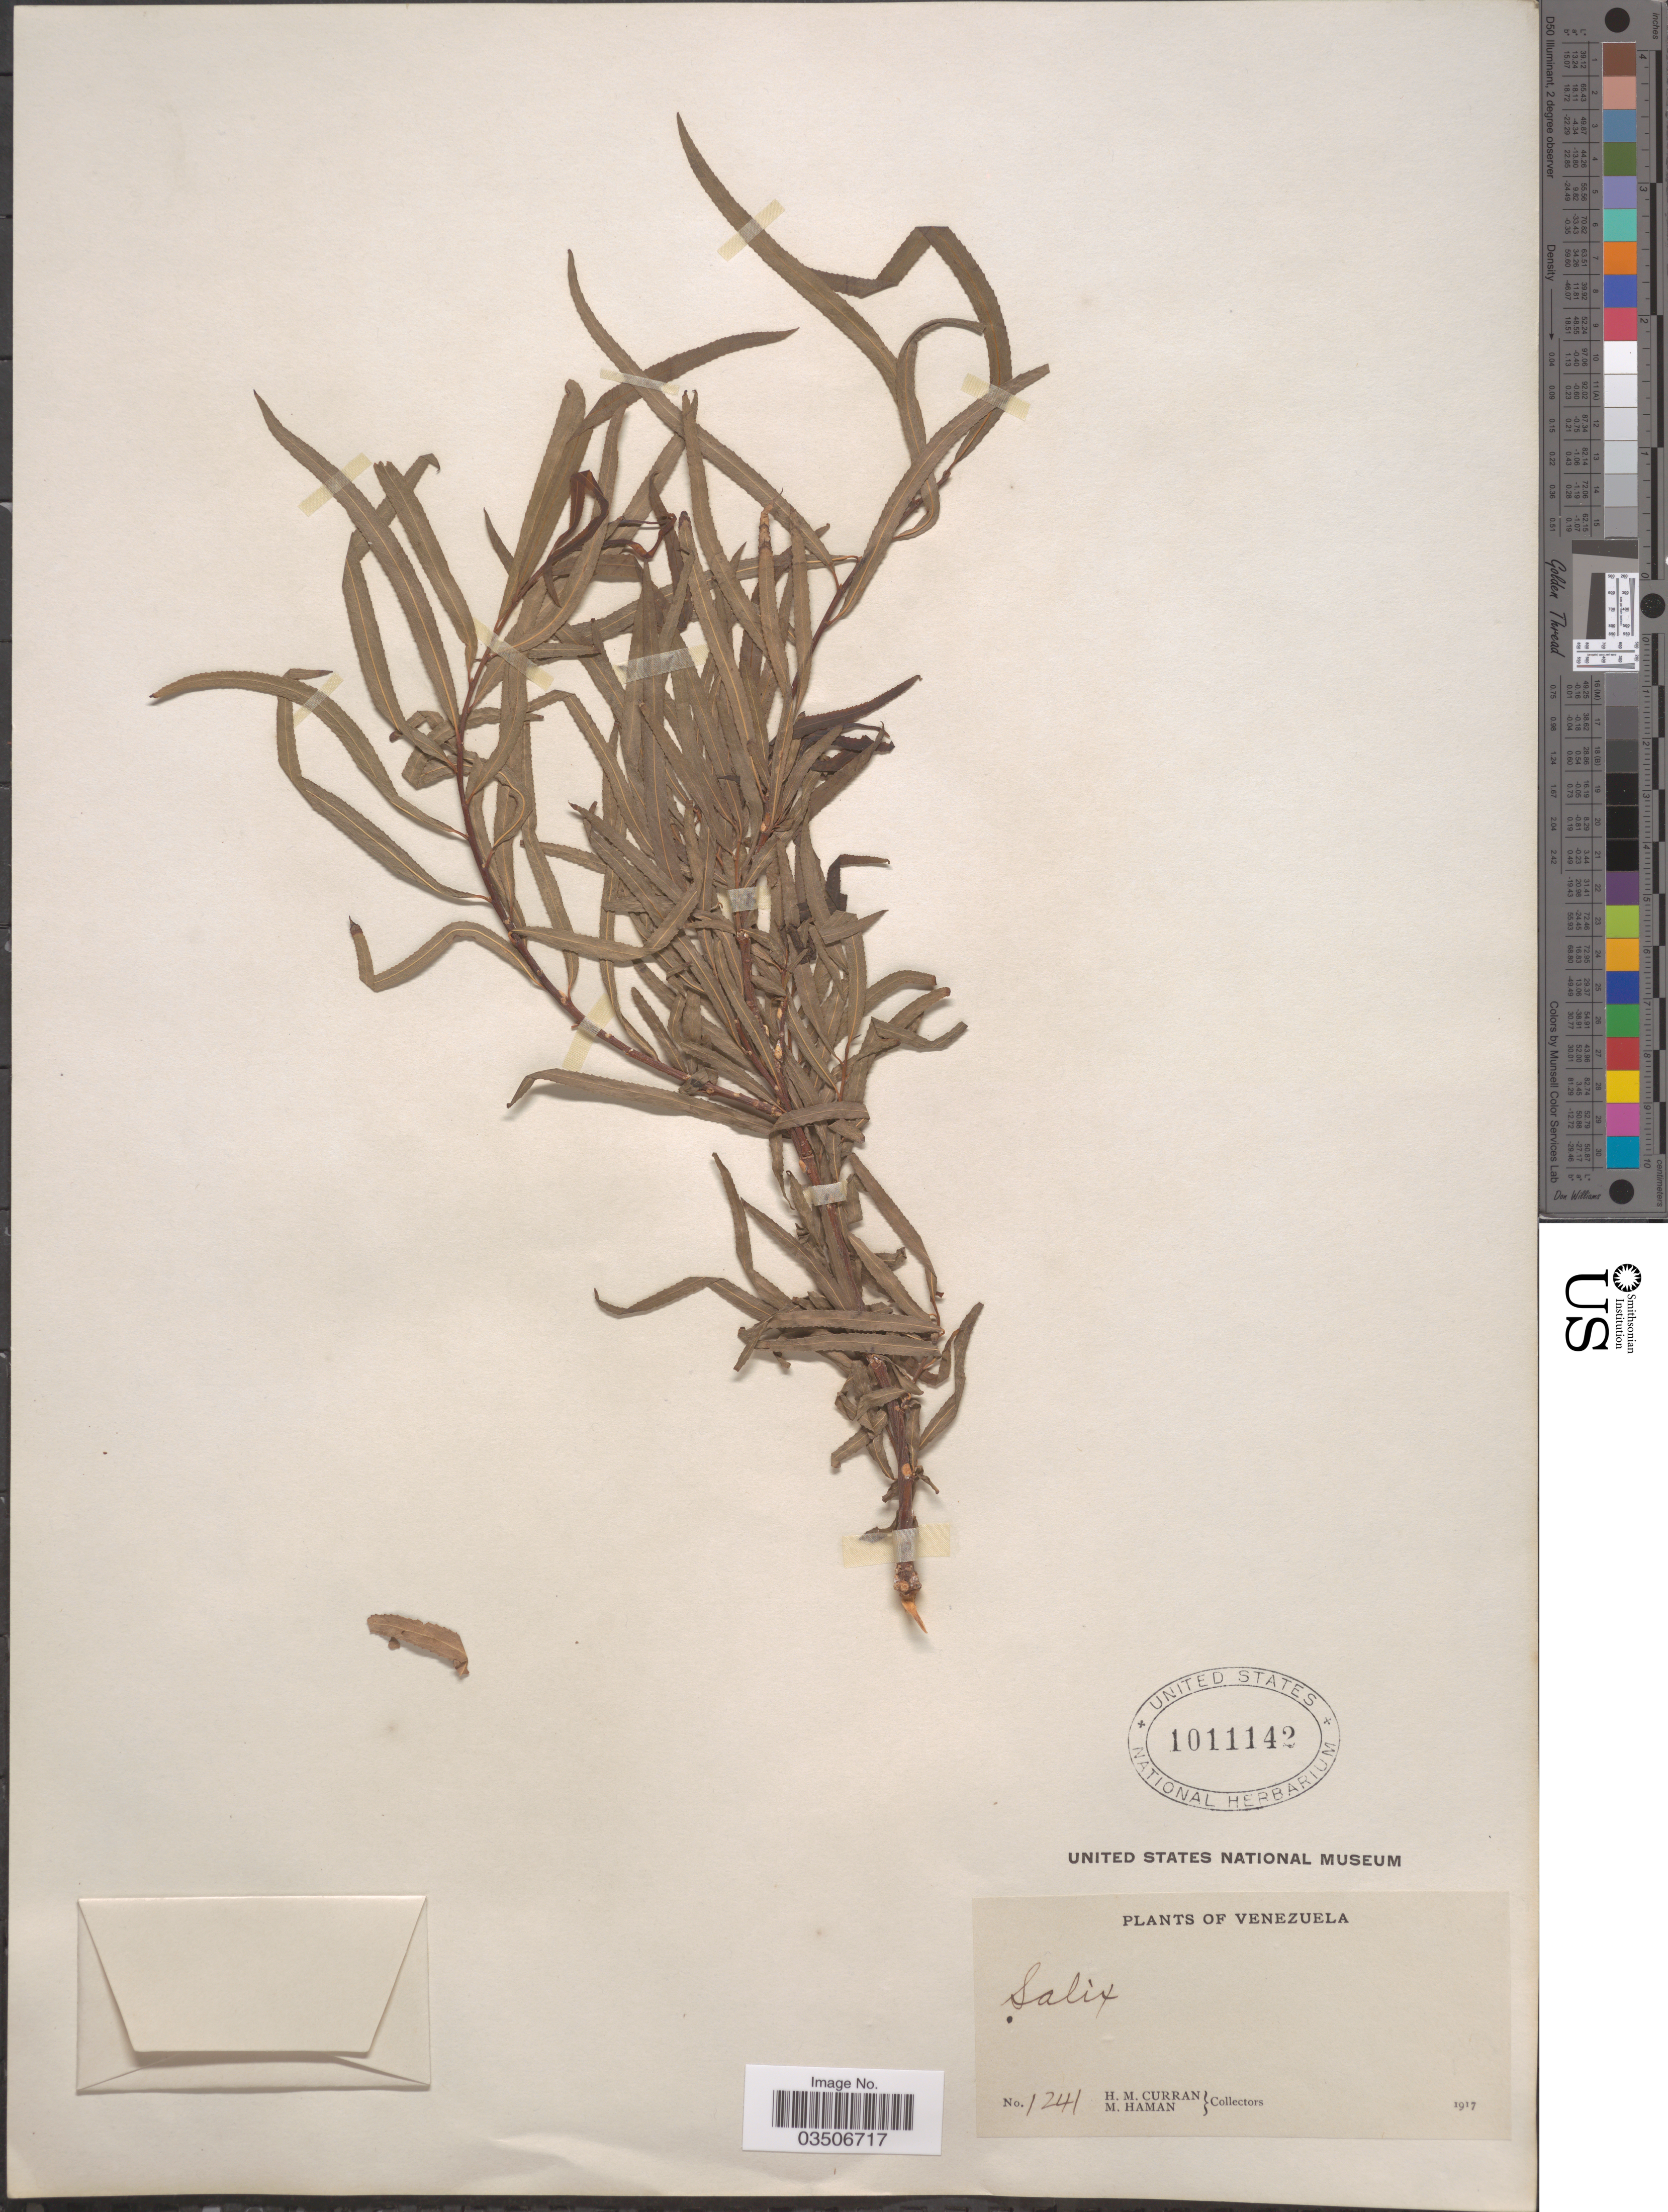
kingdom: Plantae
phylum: Tracheophyta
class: Magnoliopsida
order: Malpighiales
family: Salicaceae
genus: Salix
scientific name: Salix humboldtiana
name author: Willd.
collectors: H. M. Curran & M. Haman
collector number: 1241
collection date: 1917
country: Venezuela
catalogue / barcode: US 1011142